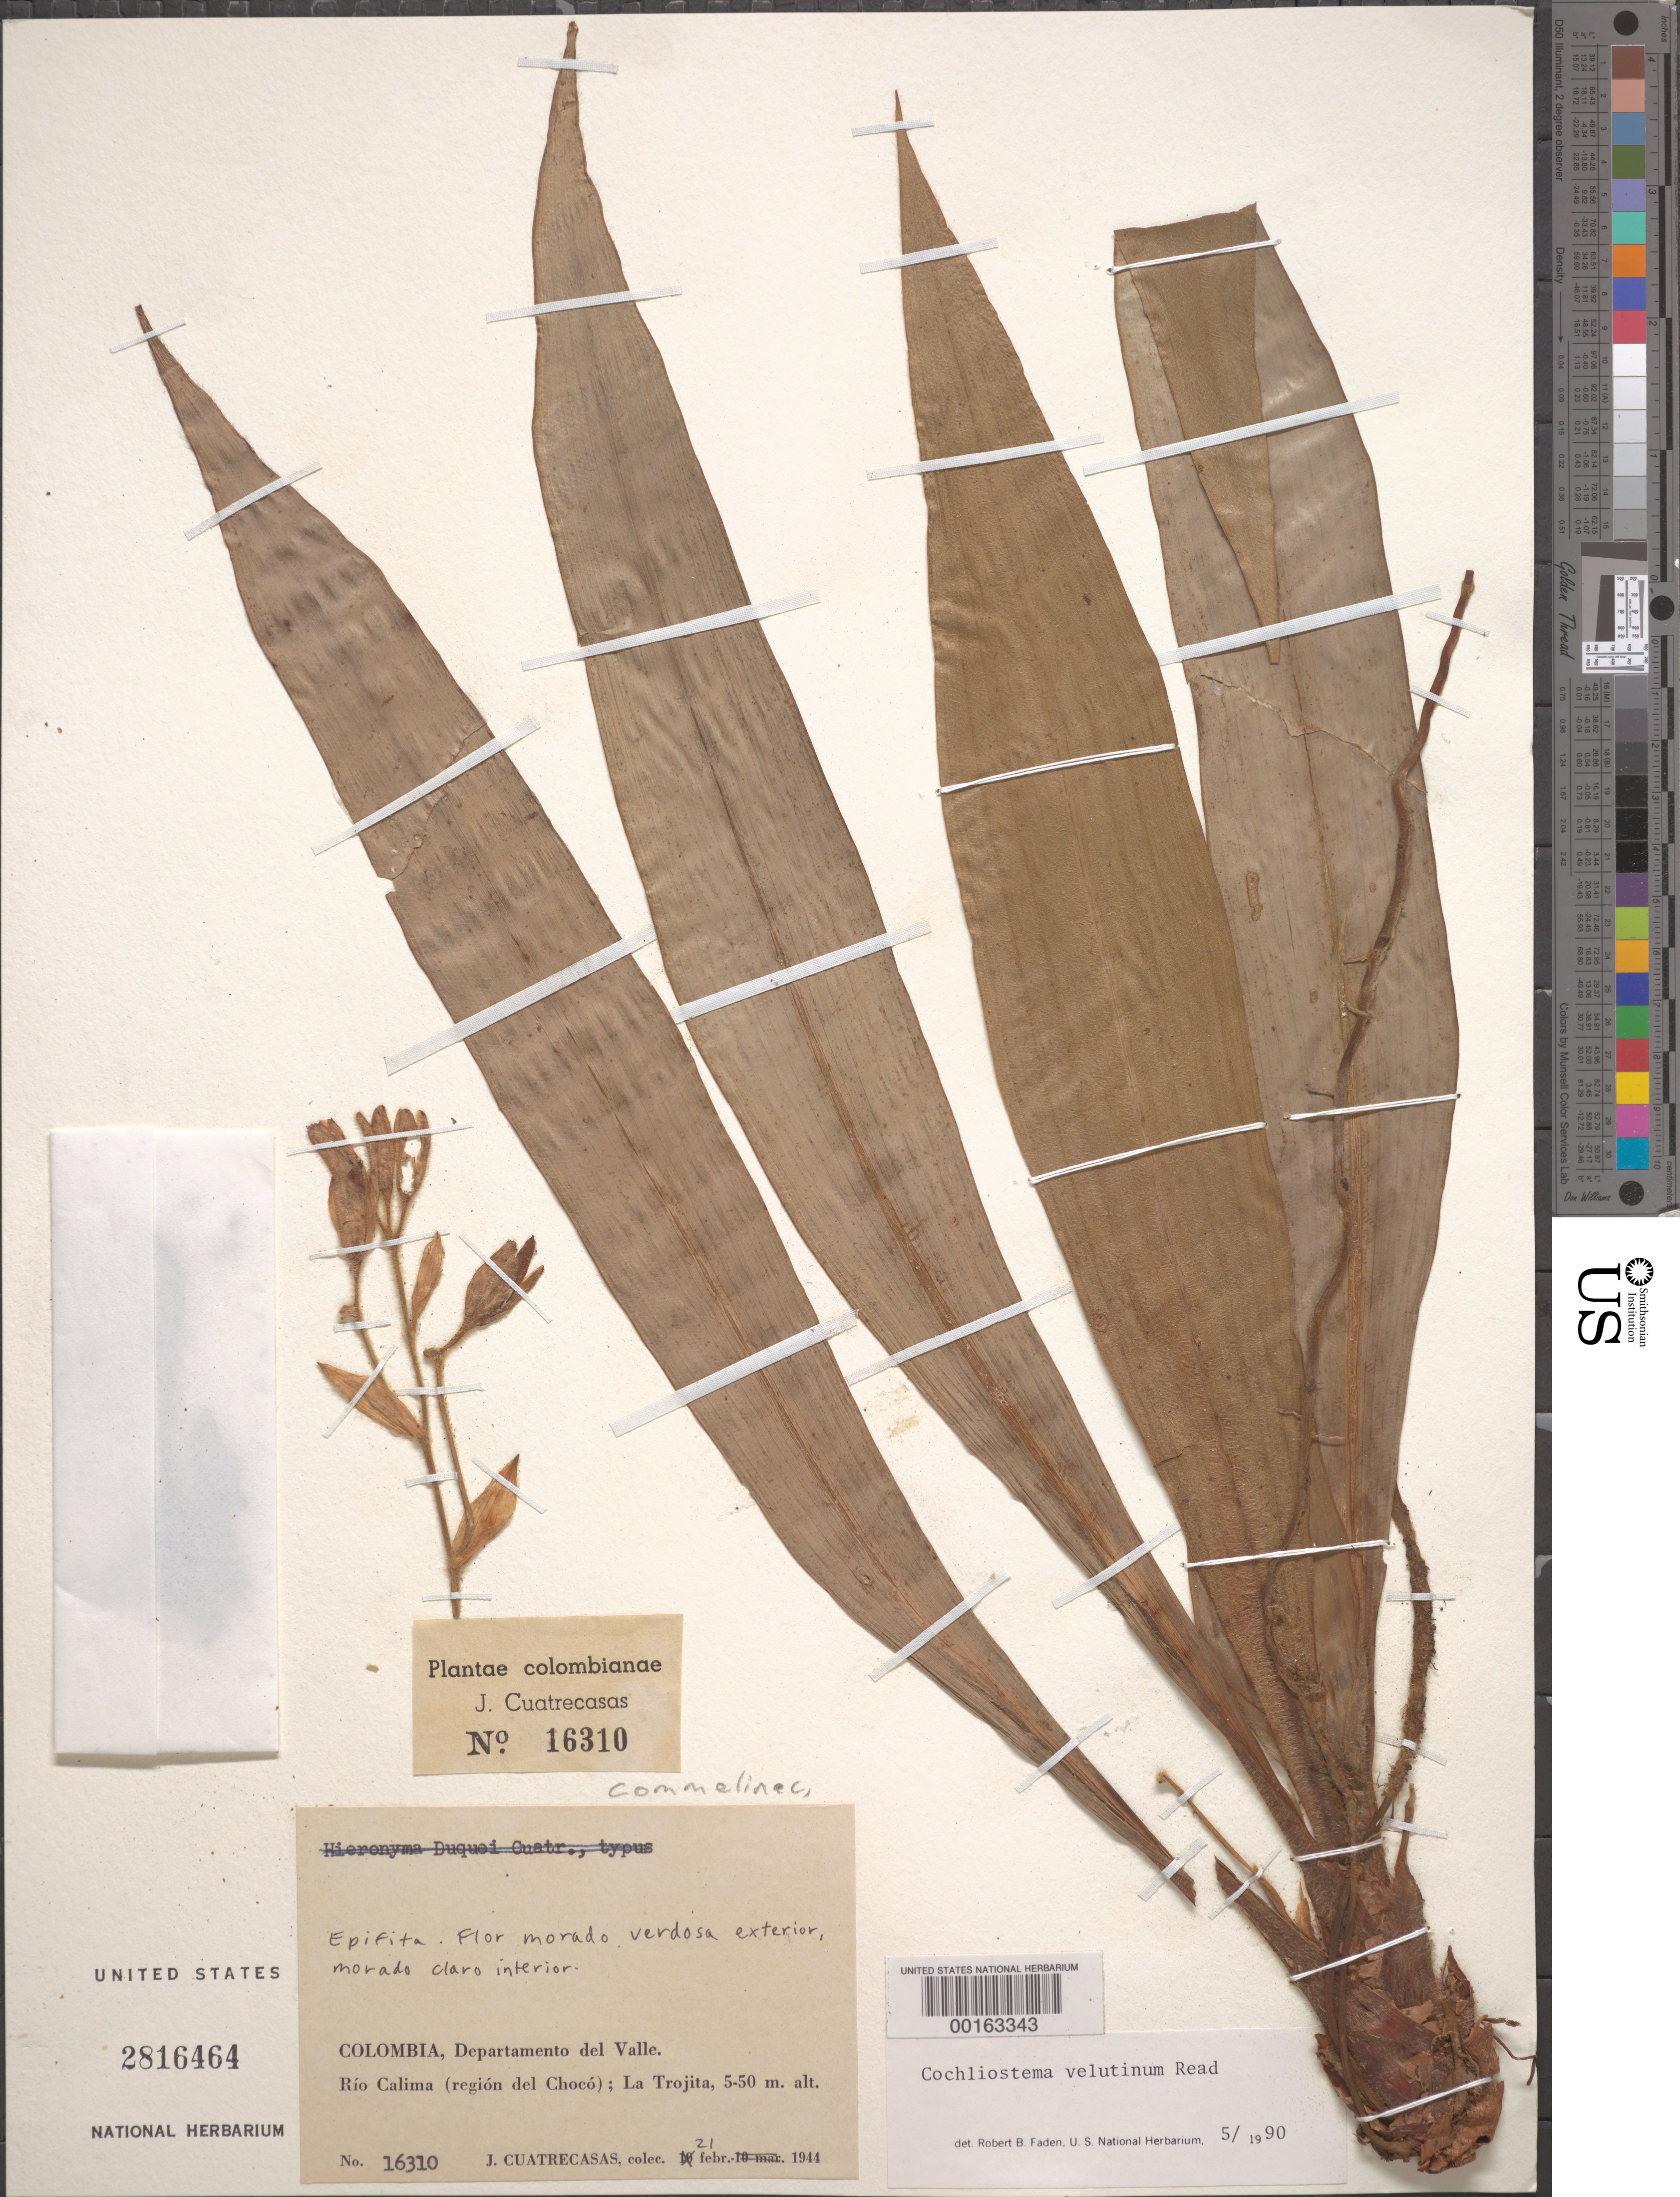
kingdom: Plantae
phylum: Tracheophyta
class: Liliopsida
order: Commelinales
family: Commelinaceae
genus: Cochliostema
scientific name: Cochliostema velutinum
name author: Read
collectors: J. Cuatrecasas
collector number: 16310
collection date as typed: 21 Feb 1944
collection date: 1944-02-21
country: Colombia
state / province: Valle del Cauca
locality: Rio Calima, del Choco region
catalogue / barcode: US 2816464